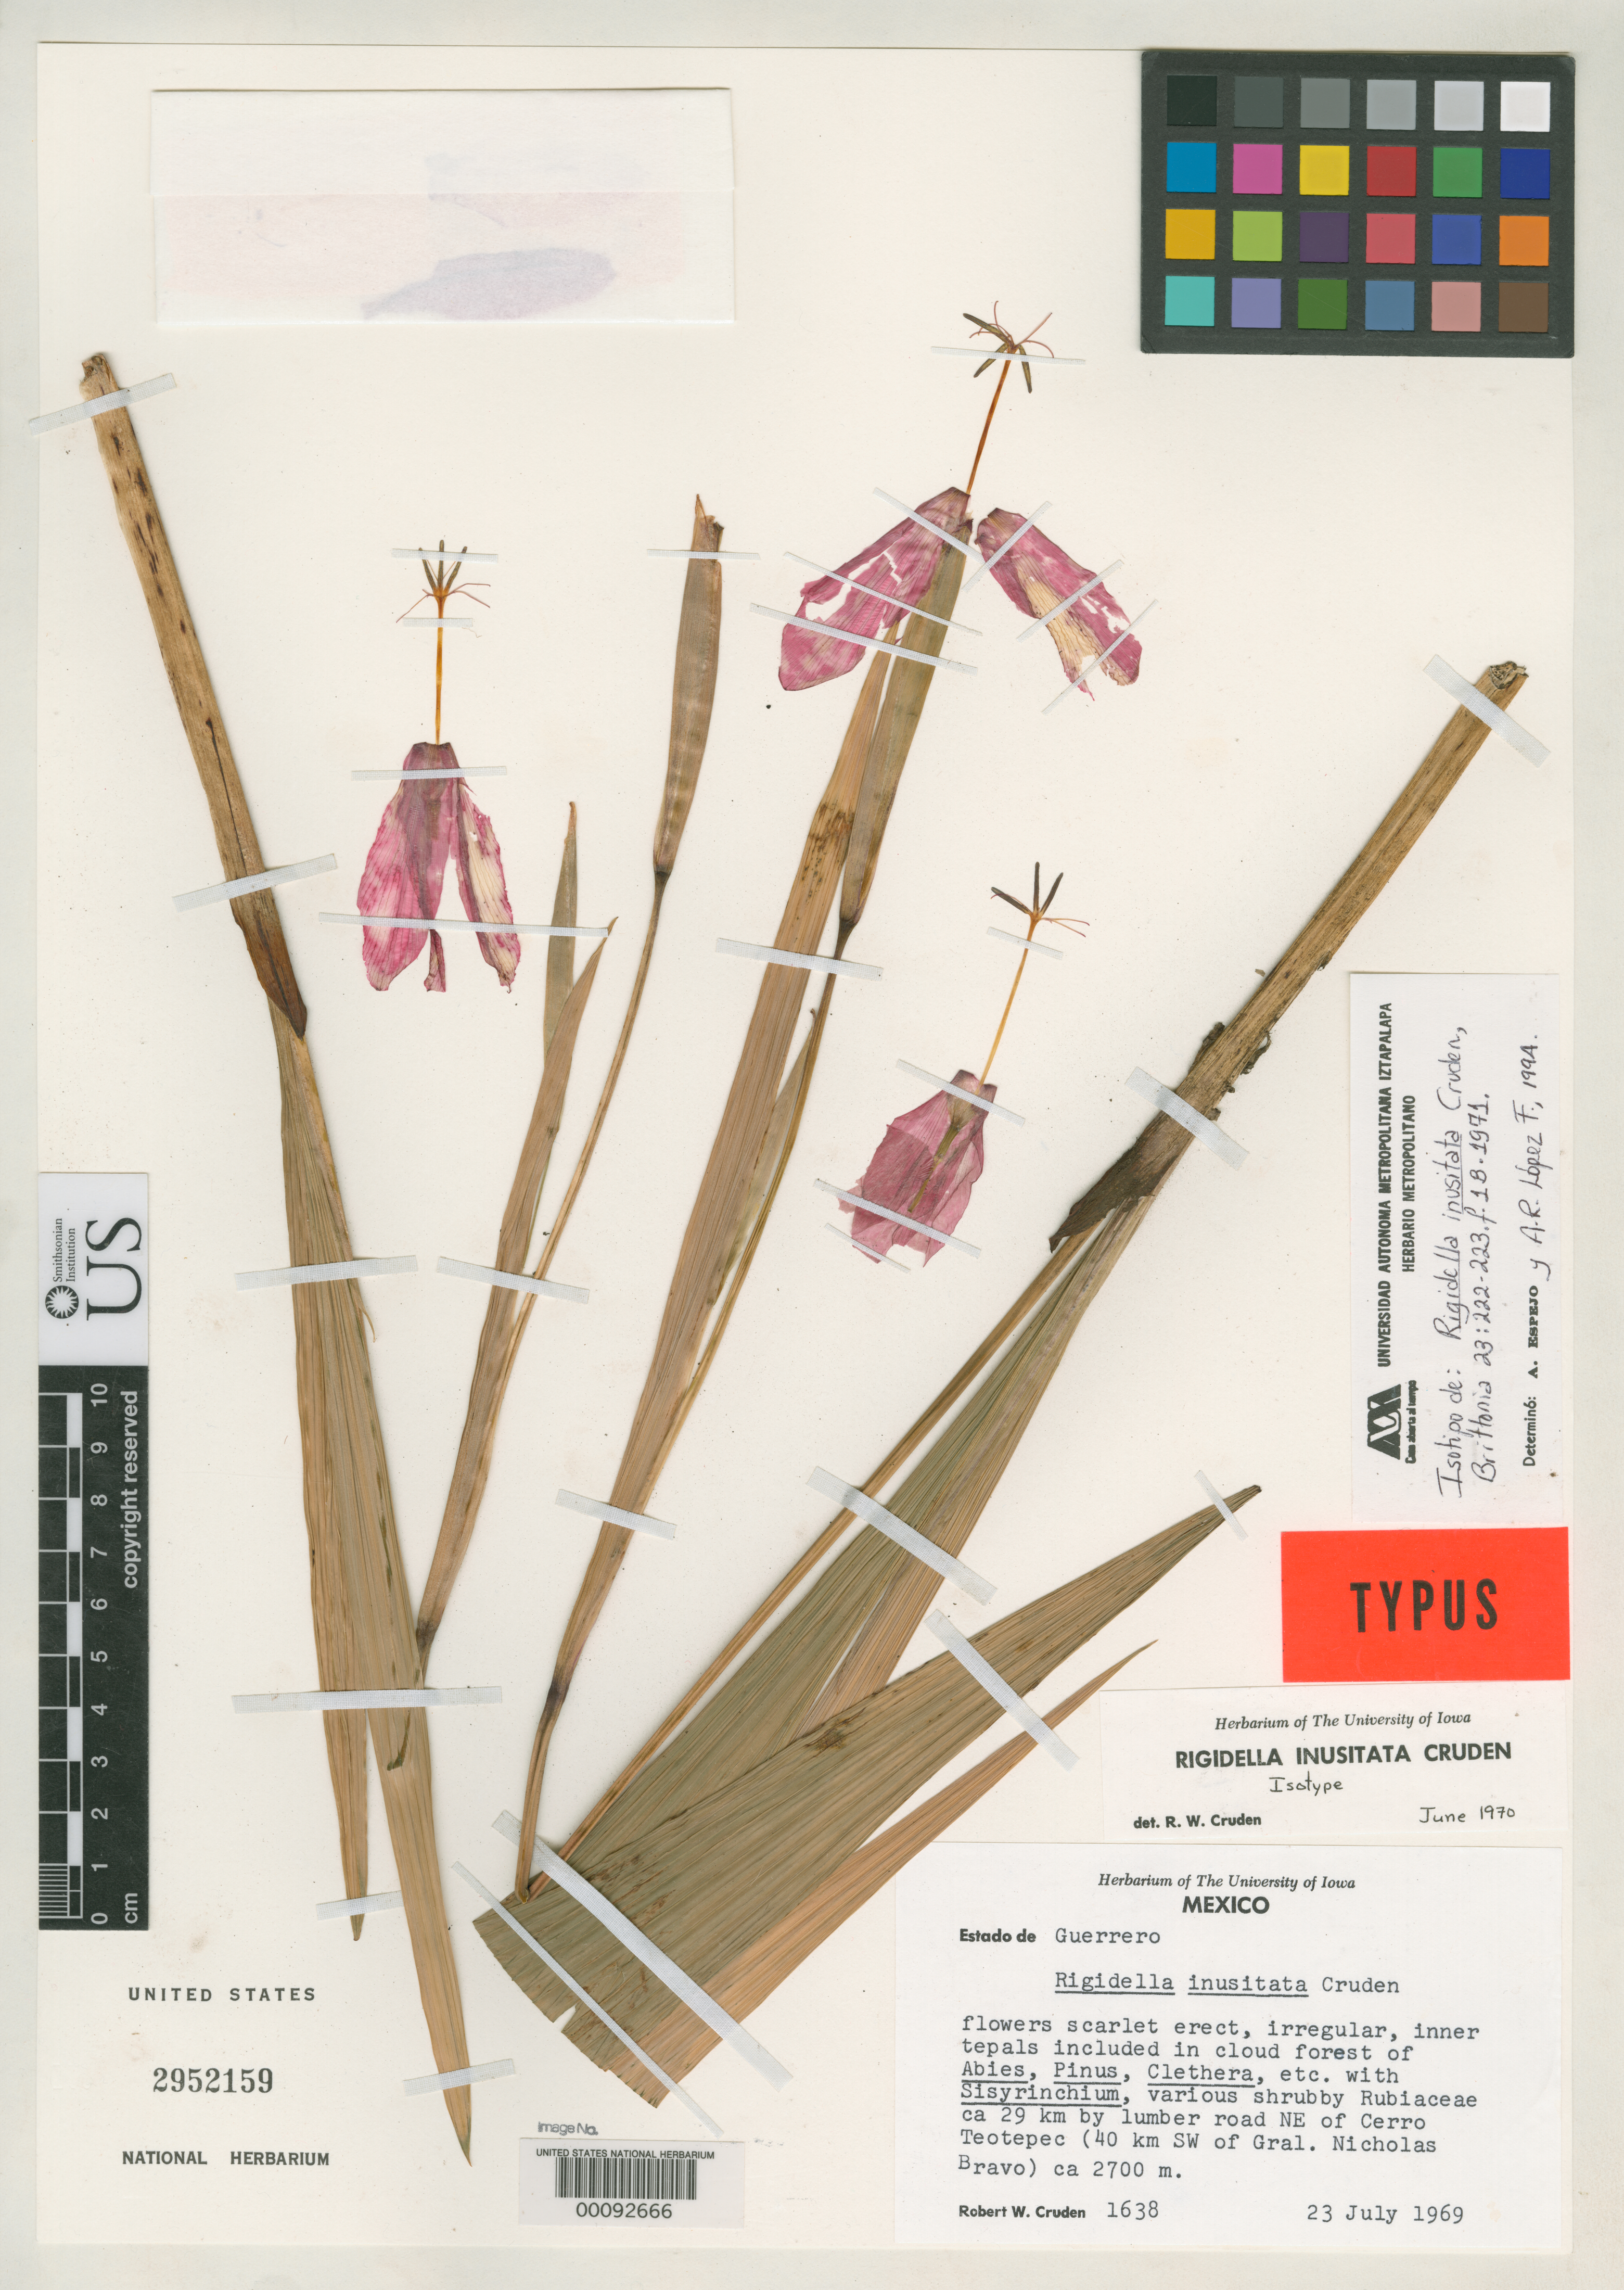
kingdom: Plantae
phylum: Tracheophyta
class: Liliopsida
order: Asparagales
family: Iridaceae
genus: Rigidella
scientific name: Rigidella inusitata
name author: Cruden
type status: Isotype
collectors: R. W. Cruden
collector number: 1638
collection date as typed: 23 Jul 1969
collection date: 1969-07-23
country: Mexico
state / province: Guerrero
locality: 29 km by lumber road NE of Cerro Teotepec, 40 kms W Gral. Nicholas Bravo.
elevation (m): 2700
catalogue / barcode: US 2952159